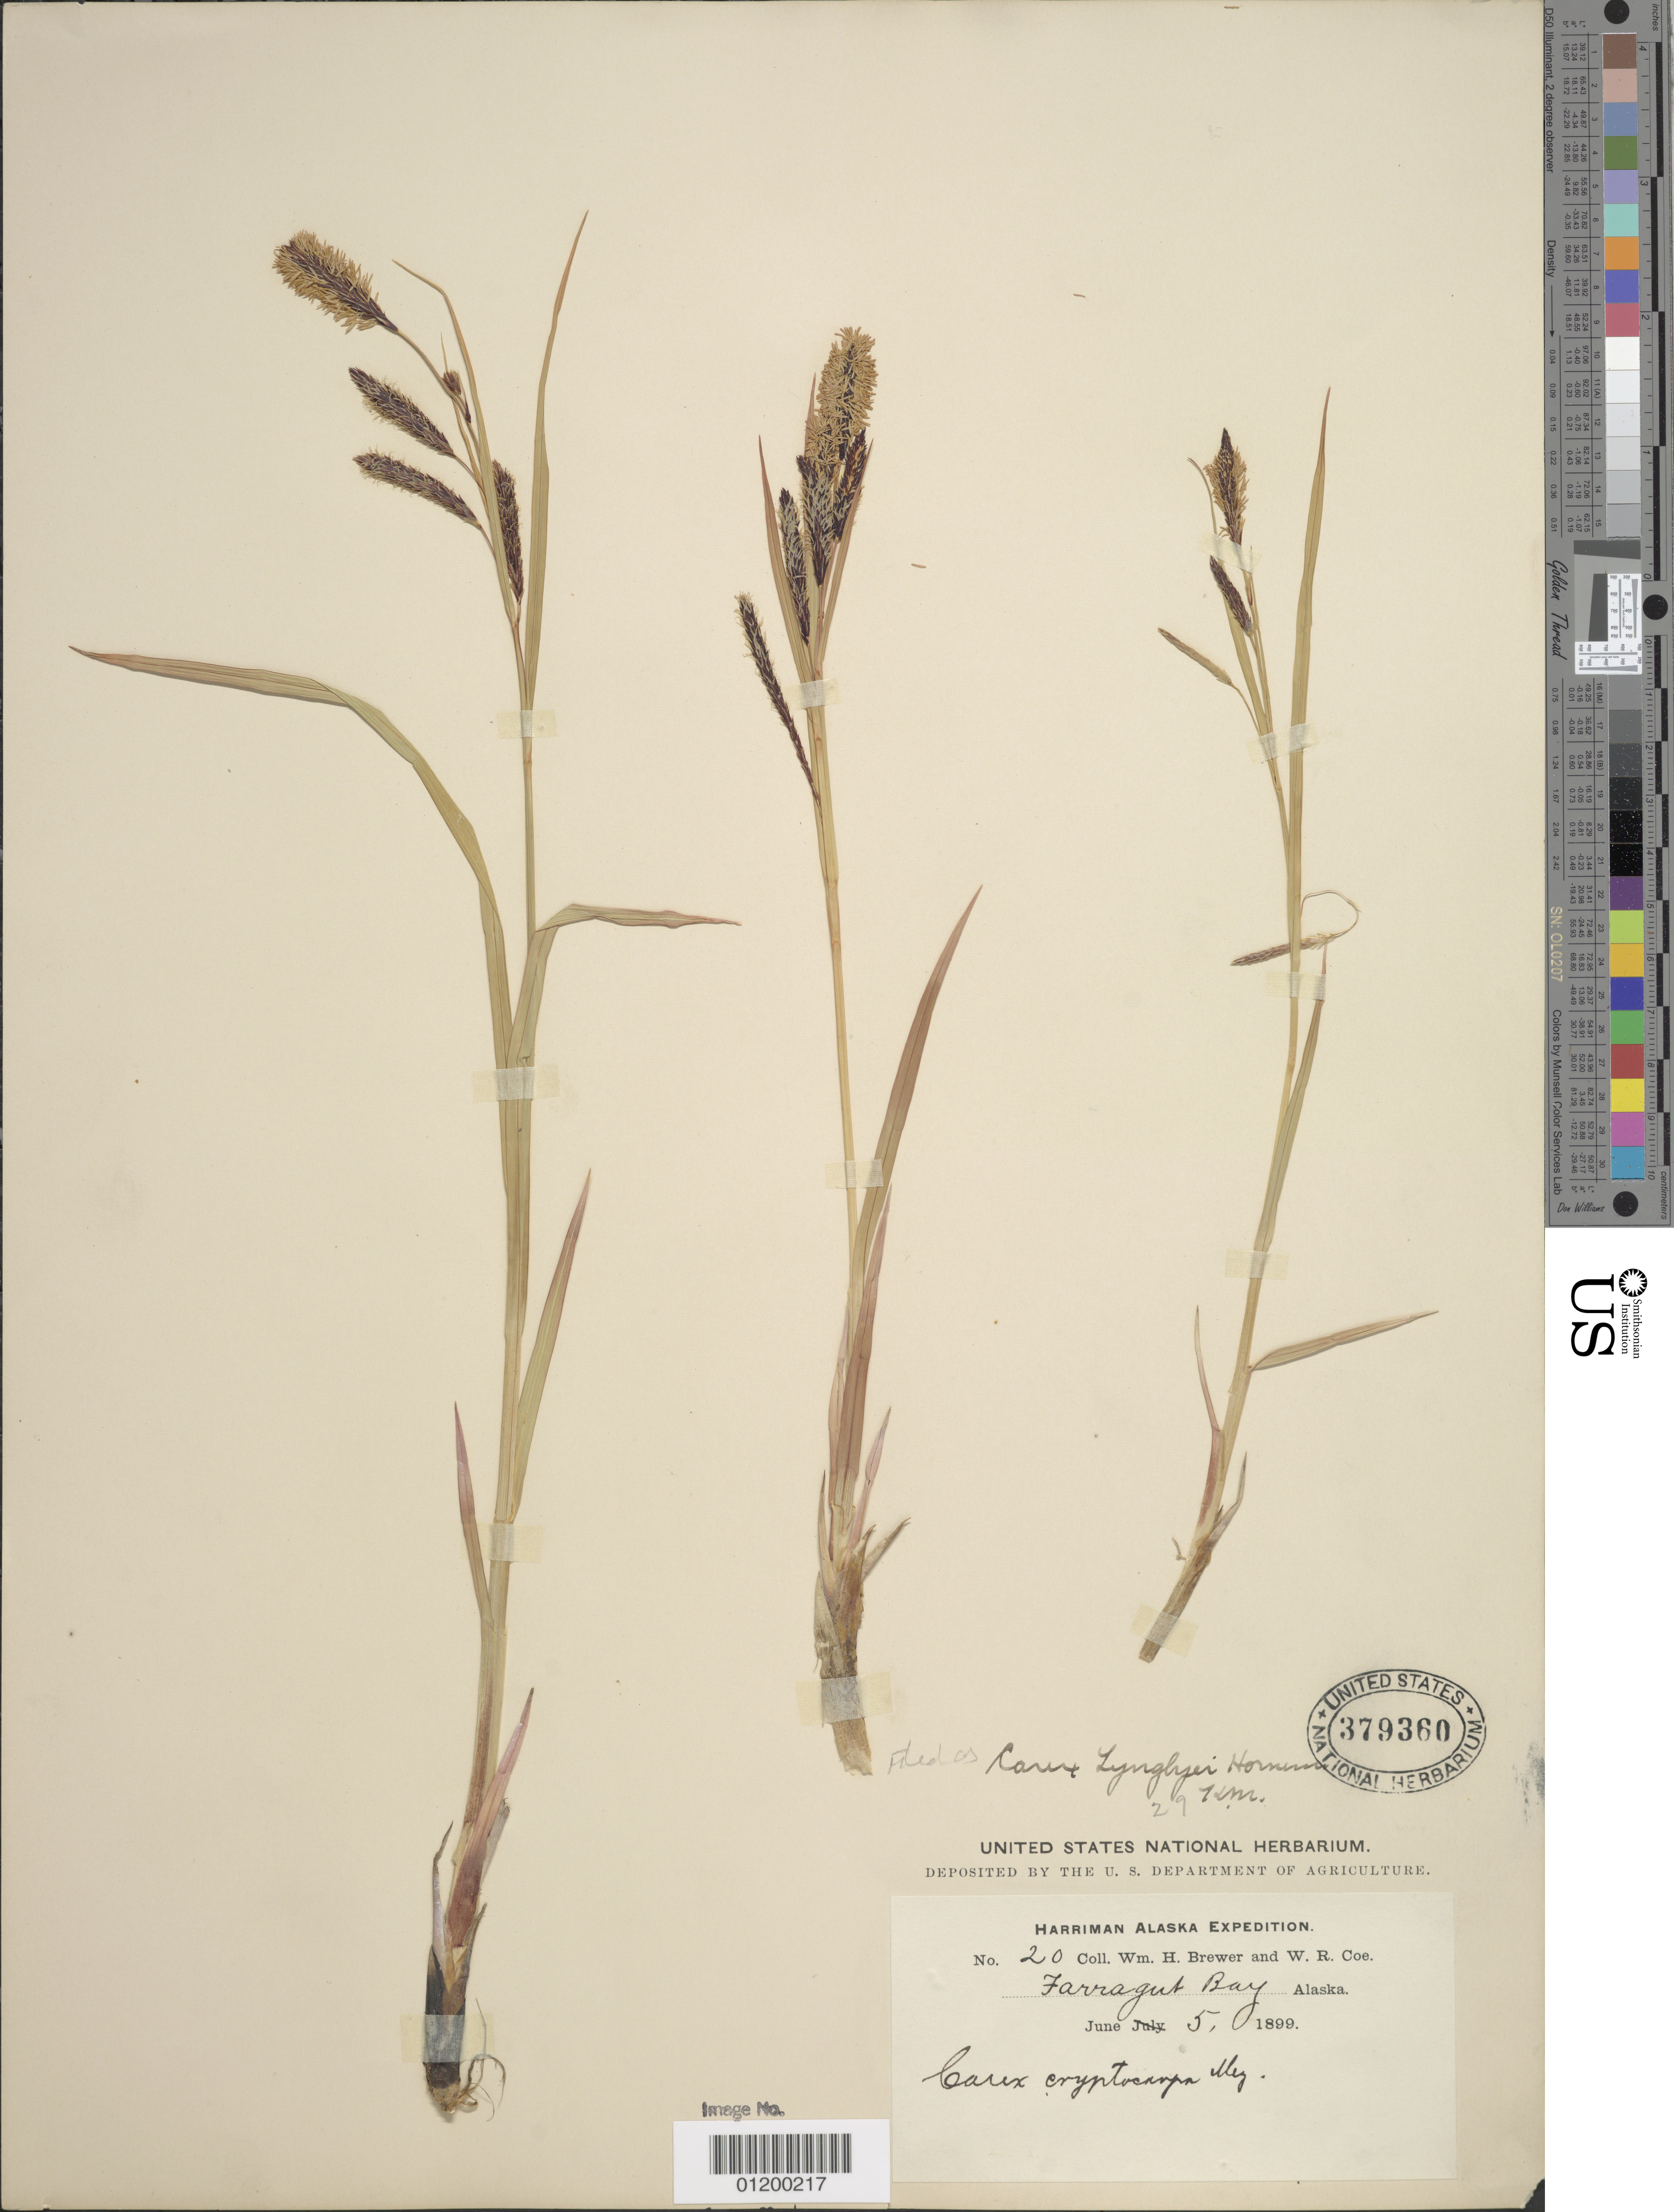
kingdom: Plantae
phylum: Tracheophyta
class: Liliopsida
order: Poales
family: Cyperaceae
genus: Carex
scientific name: Carex lyngbyei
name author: Hornem.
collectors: W. H. Brewer & W. Coe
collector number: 20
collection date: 1899-06-05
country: United States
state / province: Alaska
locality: Farragut Bay.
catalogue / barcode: US 379360